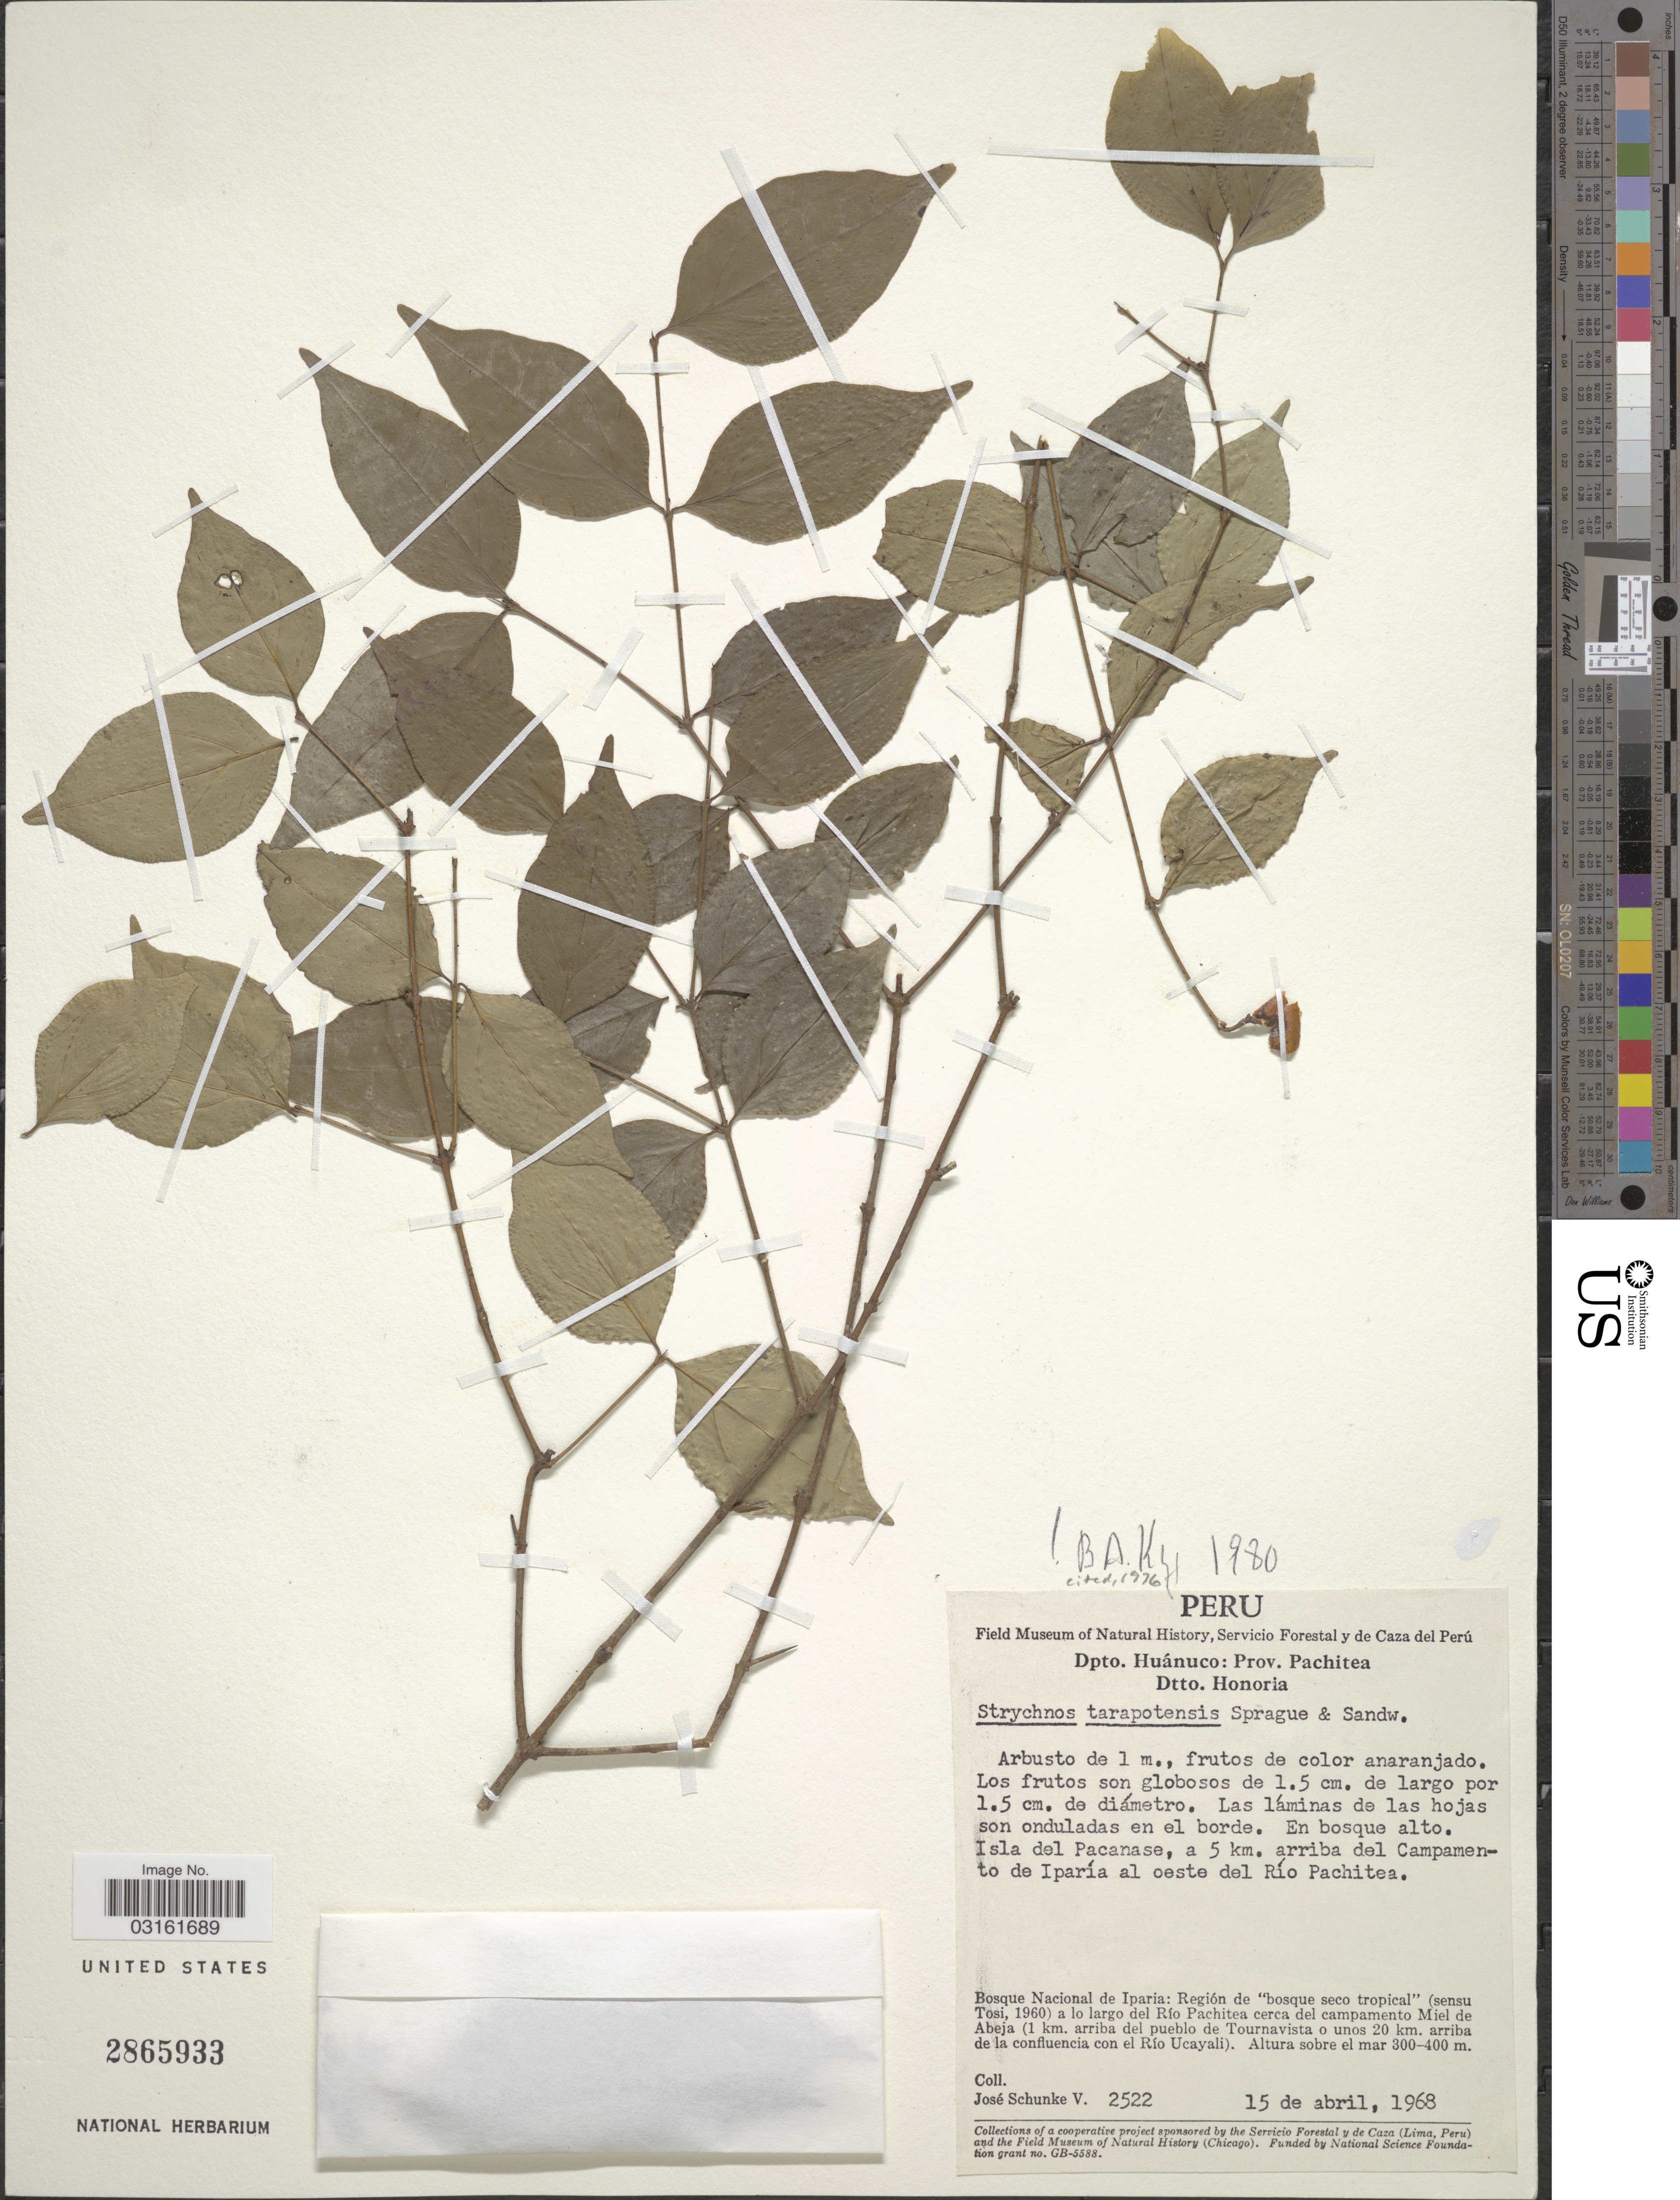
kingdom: Plantae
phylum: Tracheophyta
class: Magnoliopsida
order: Gentianales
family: Loganiaceae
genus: Strychnos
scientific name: Strychnos tarapotensis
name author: Sprague & Sandwith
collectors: J. Schunke Vigo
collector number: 2522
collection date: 1968-04-15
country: Peru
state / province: Huánuco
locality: Dpto. Huánuco: Prov. Pachitea, Dtto. Honoria. Las láminas de las hojas son onduladas en el borde. Isla del Pacanase, a 5 km. arriba del Campamento de Iparía al oeste del Río Pachitea. Bosque Nacional de Iparia: Región de "bosque seco tropical" (sensu Tosi, 1960) a lo largo del Río Pachitea cerca del campamento Miel de Abeja (1 km. arriba del pueblo de Tournavista o unos 20 km. arriba de la confluencia con el Río Ucayali).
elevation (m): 300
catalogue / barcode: US 2865933